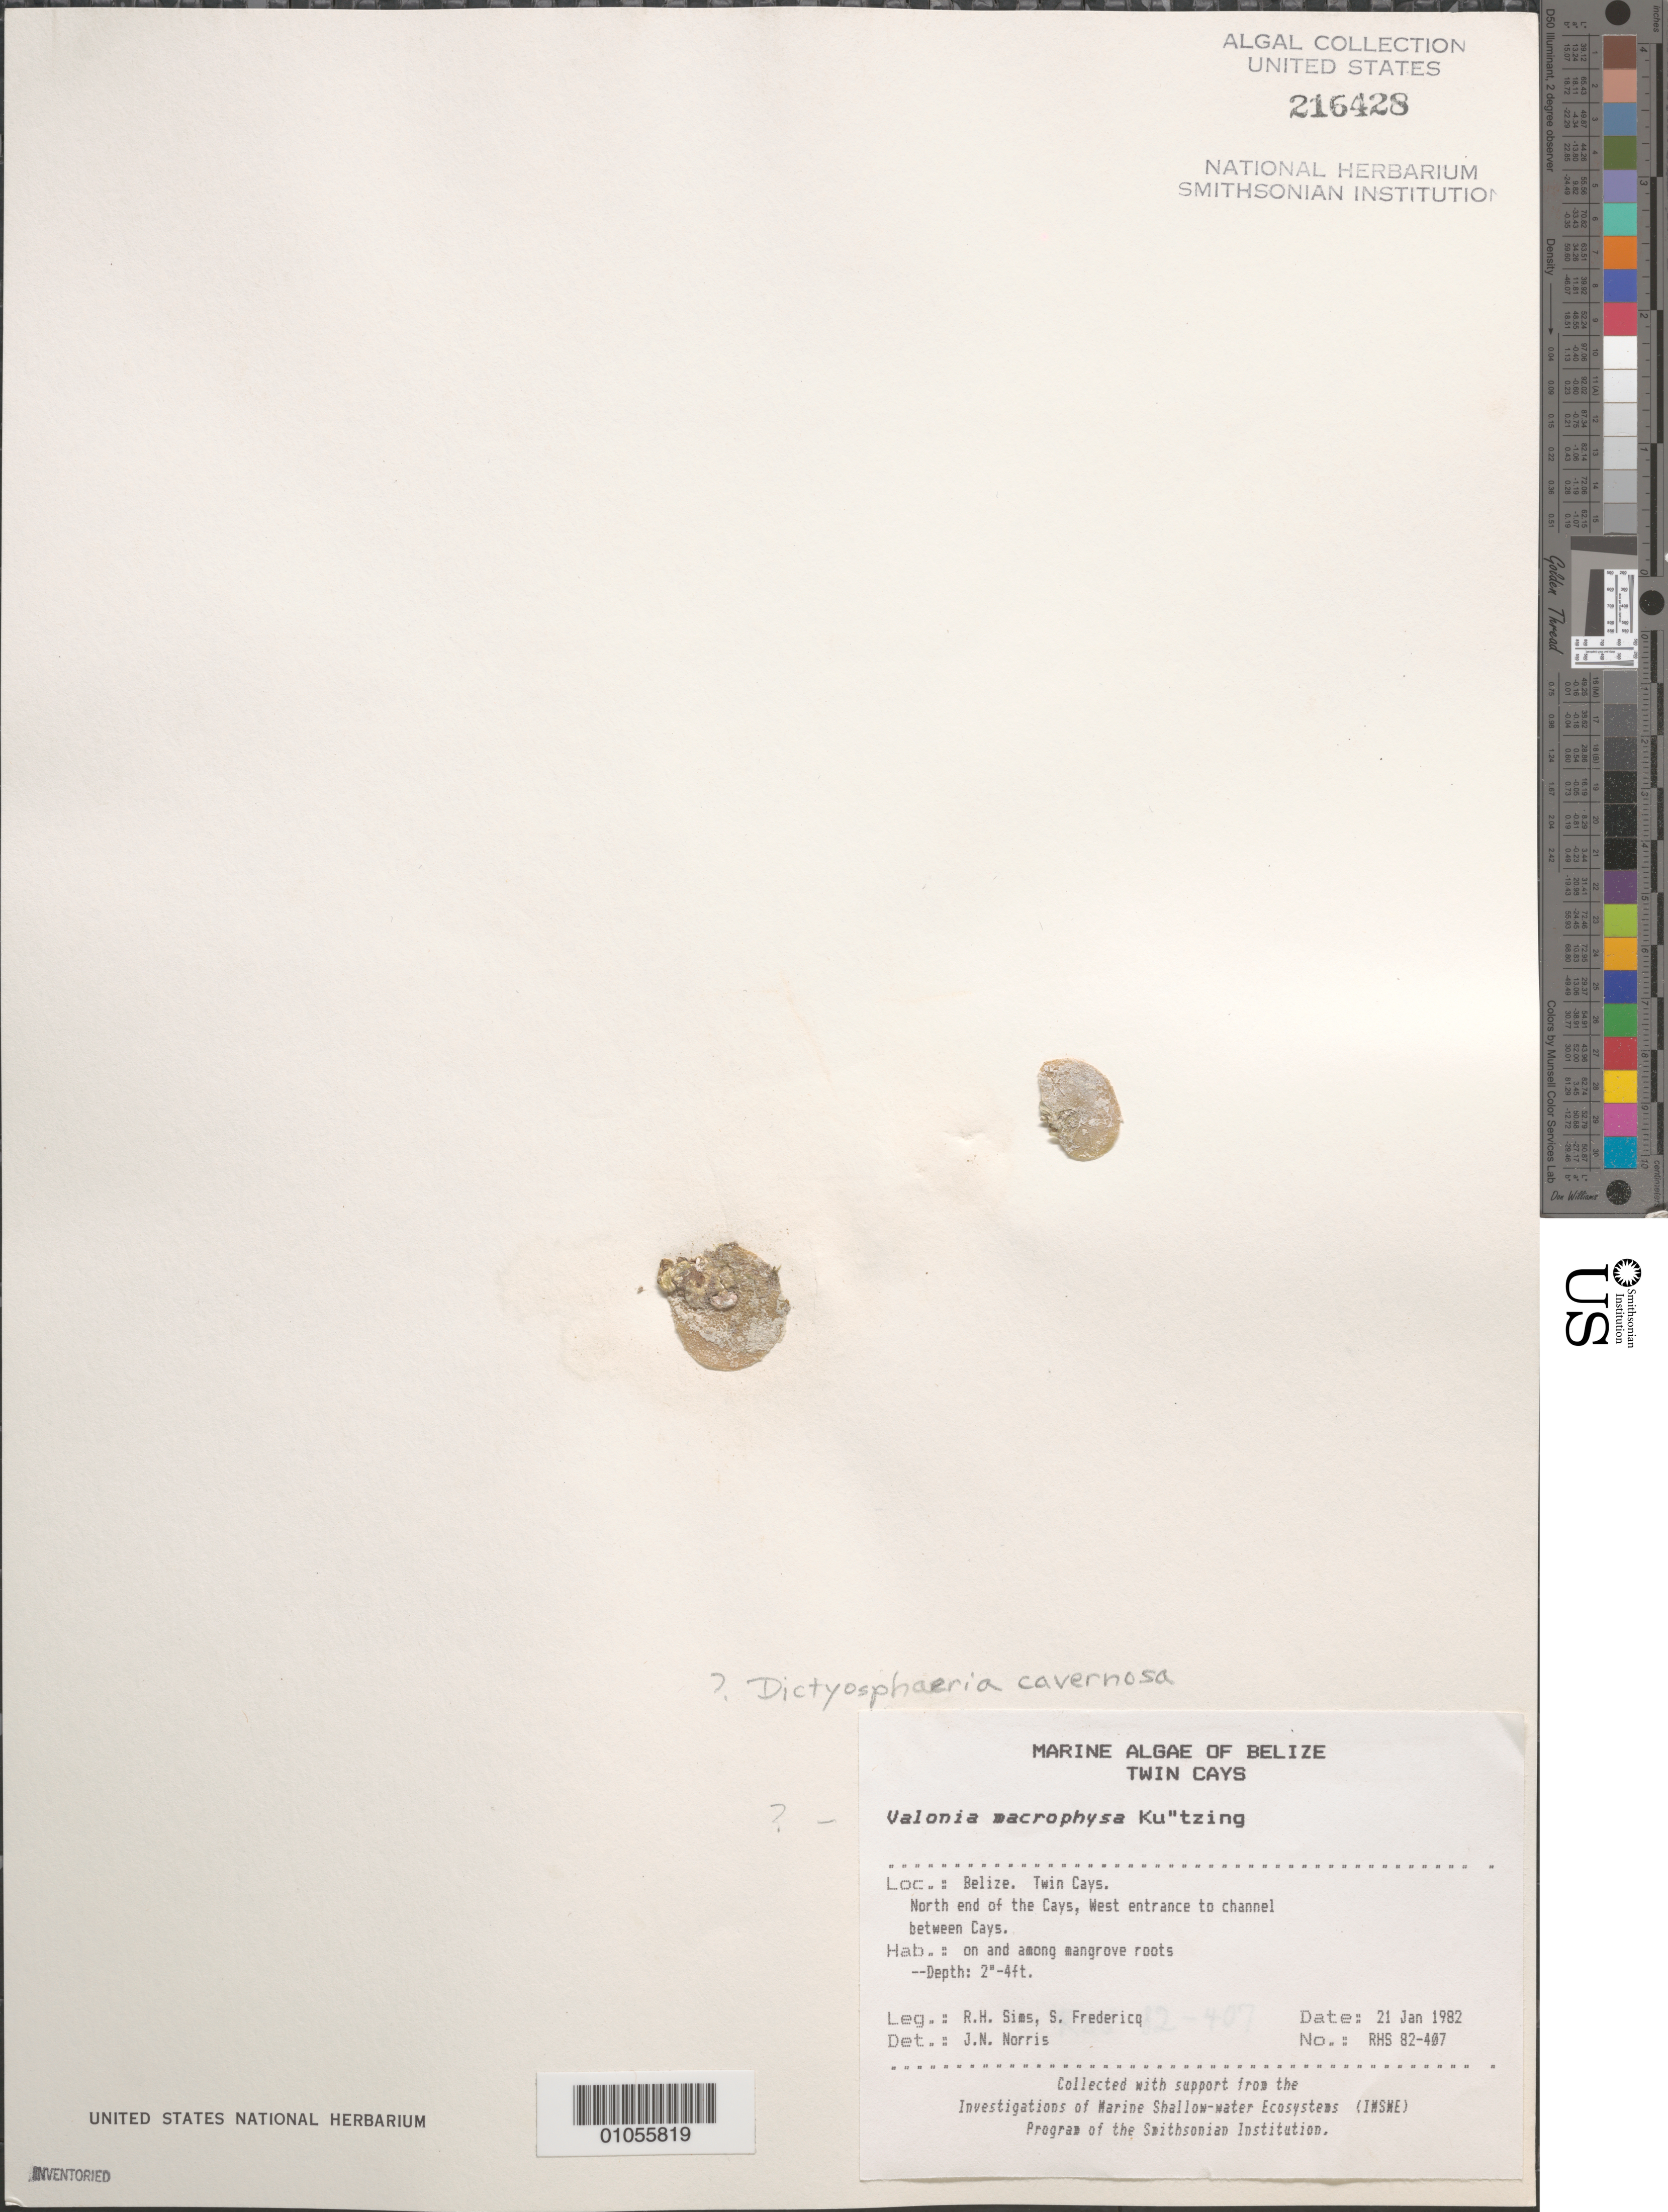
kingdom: Plantae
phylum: Chlorophyta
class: Ulvophyceae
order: Siphonocladales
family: Siphonocladaceae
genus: Dictyosphaeria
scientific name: Dictyosphaeria cavernosa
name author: (Forssk.) Børgesen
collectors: R. H. Sims & S. Fredericq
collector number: RHS 82-407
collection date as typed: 21 Jan 1982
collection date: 1982-01-21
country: Belize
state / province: Stann Creek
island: Twin Cays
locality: North end of the cays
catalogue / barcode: US 216428